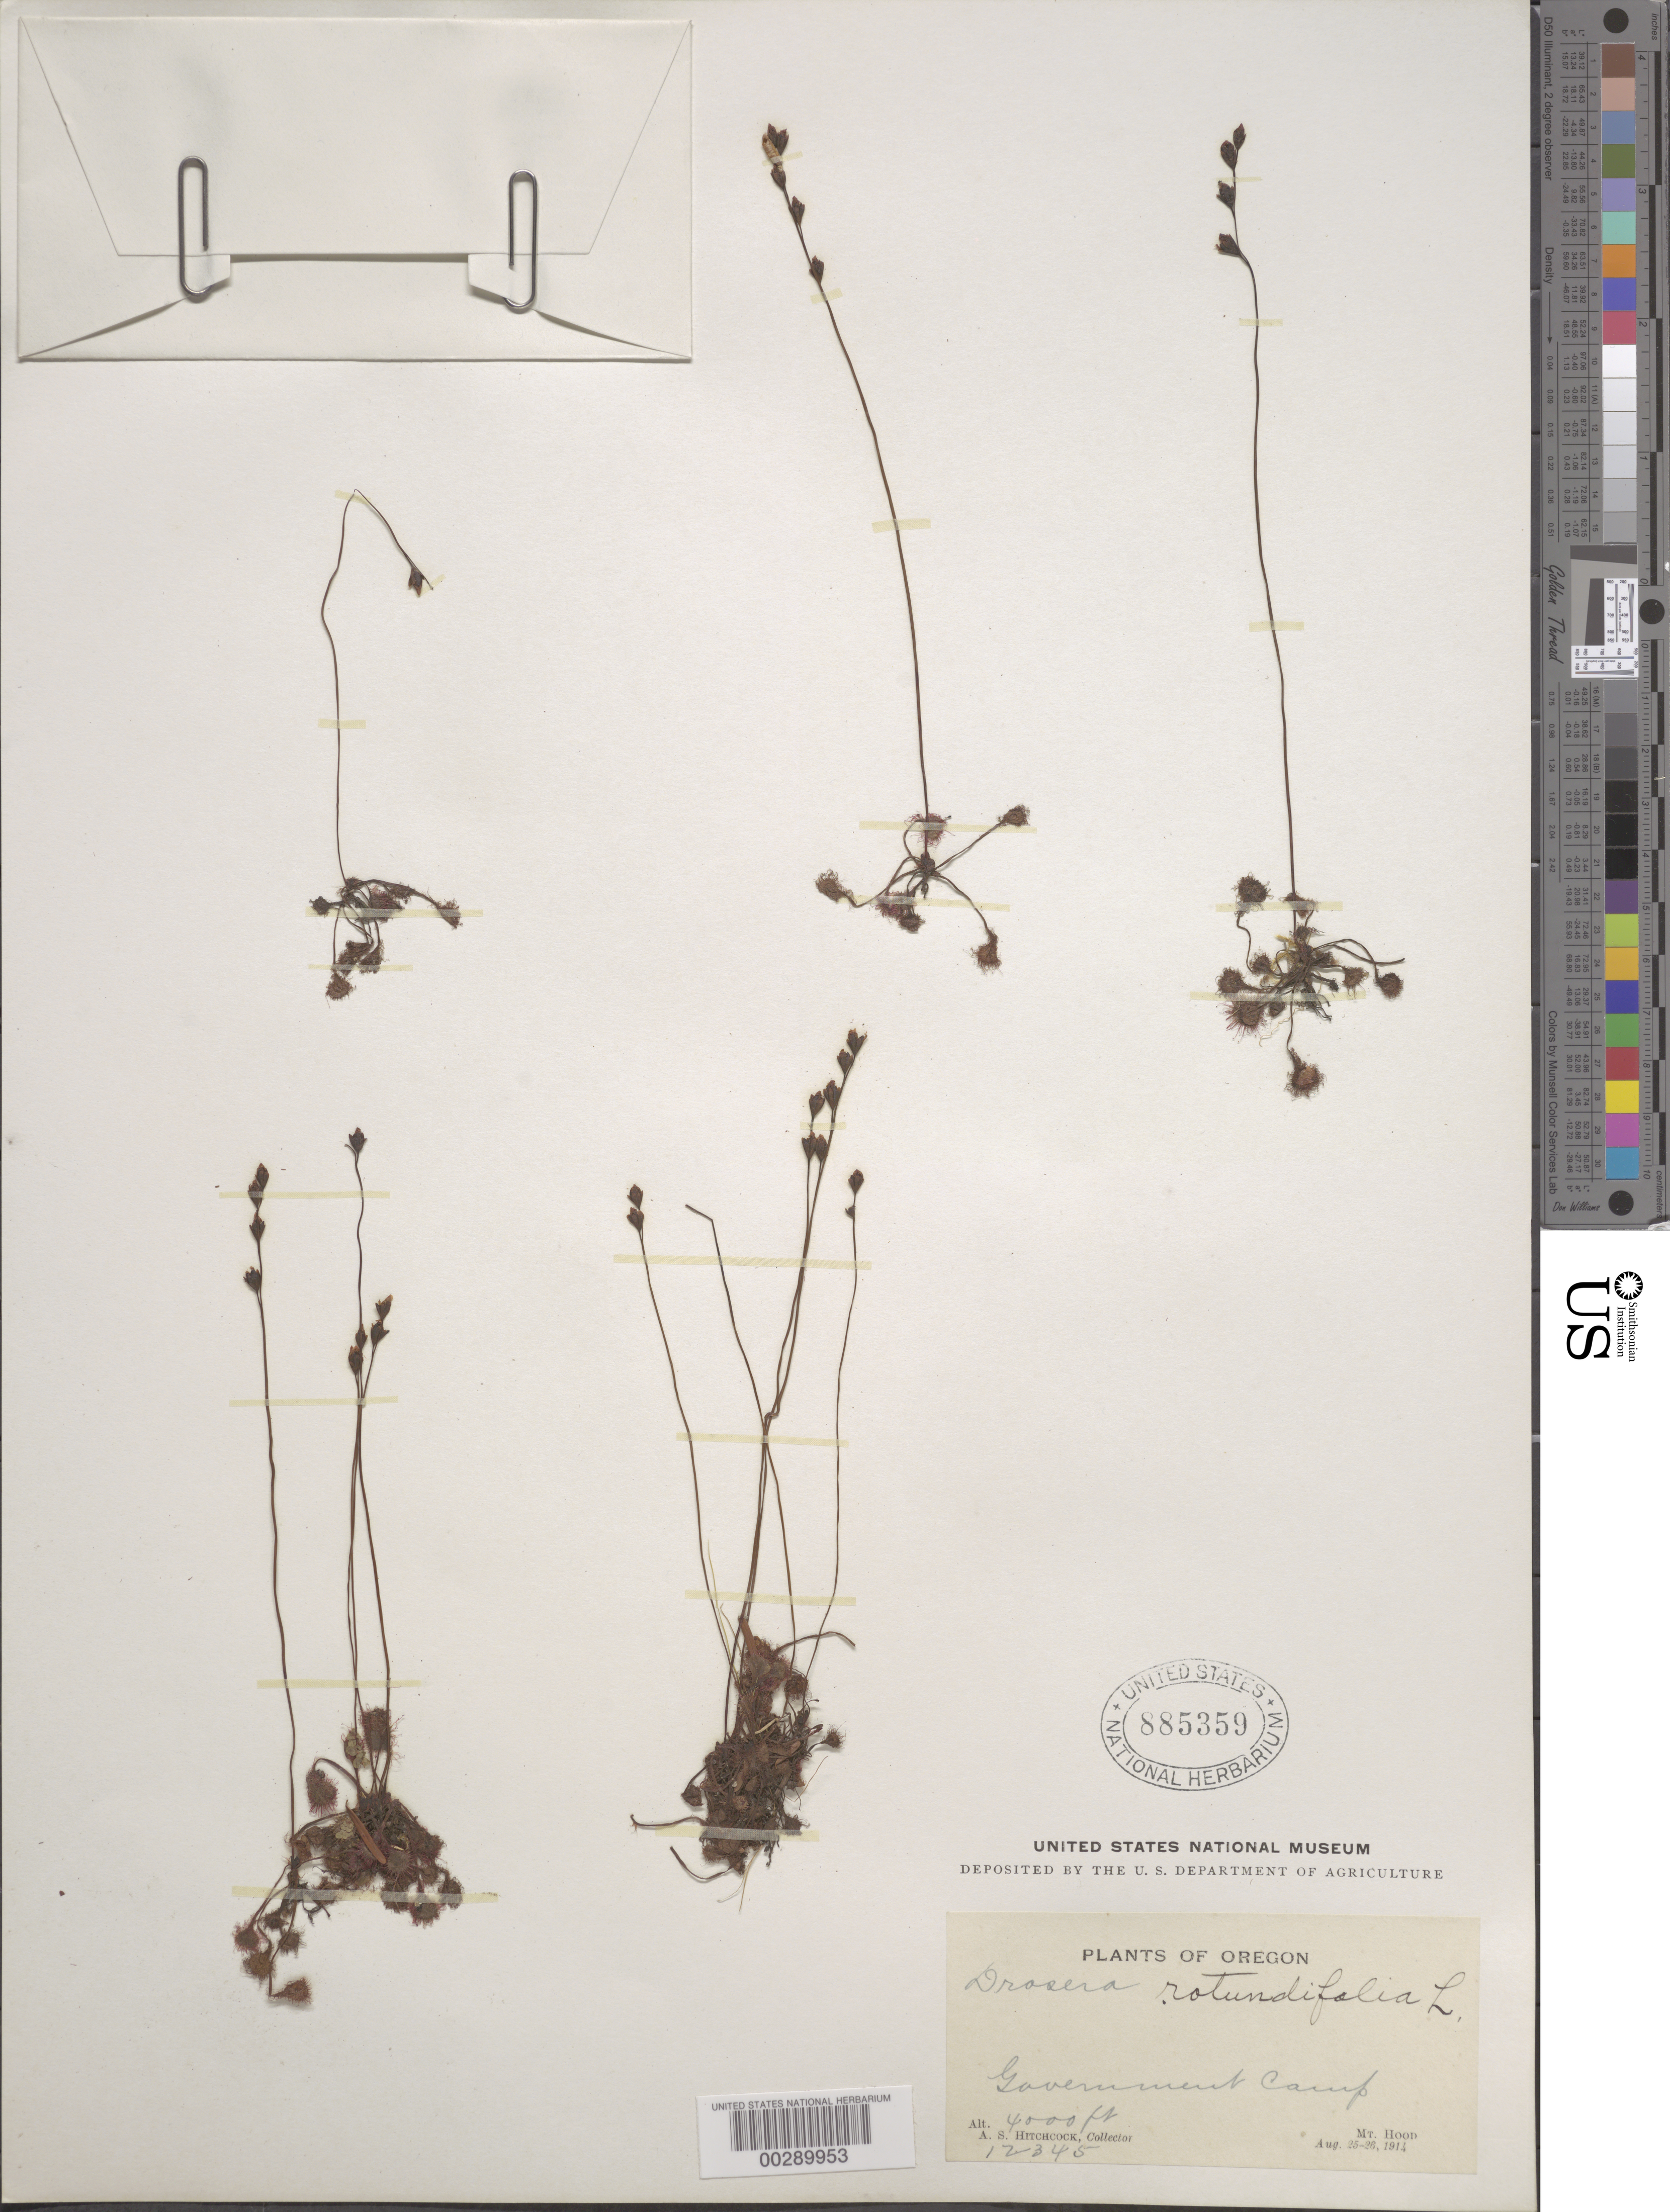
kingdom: Plantae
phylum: Tracheophyta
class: Magnoliopsida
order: Caryophyllales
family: Droseraceae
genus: Drosera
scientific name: Drosera rotundifolia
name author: L.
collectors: A. S. Hitchcock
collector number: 12345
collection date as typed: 25 Aug 1914 to 26 Aug 1914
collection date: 1914-08-25/1914-08-26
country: United States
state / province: Oregon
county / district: Hood River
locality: Mt. hood, government camp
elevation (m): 1219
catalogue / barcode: US 885359